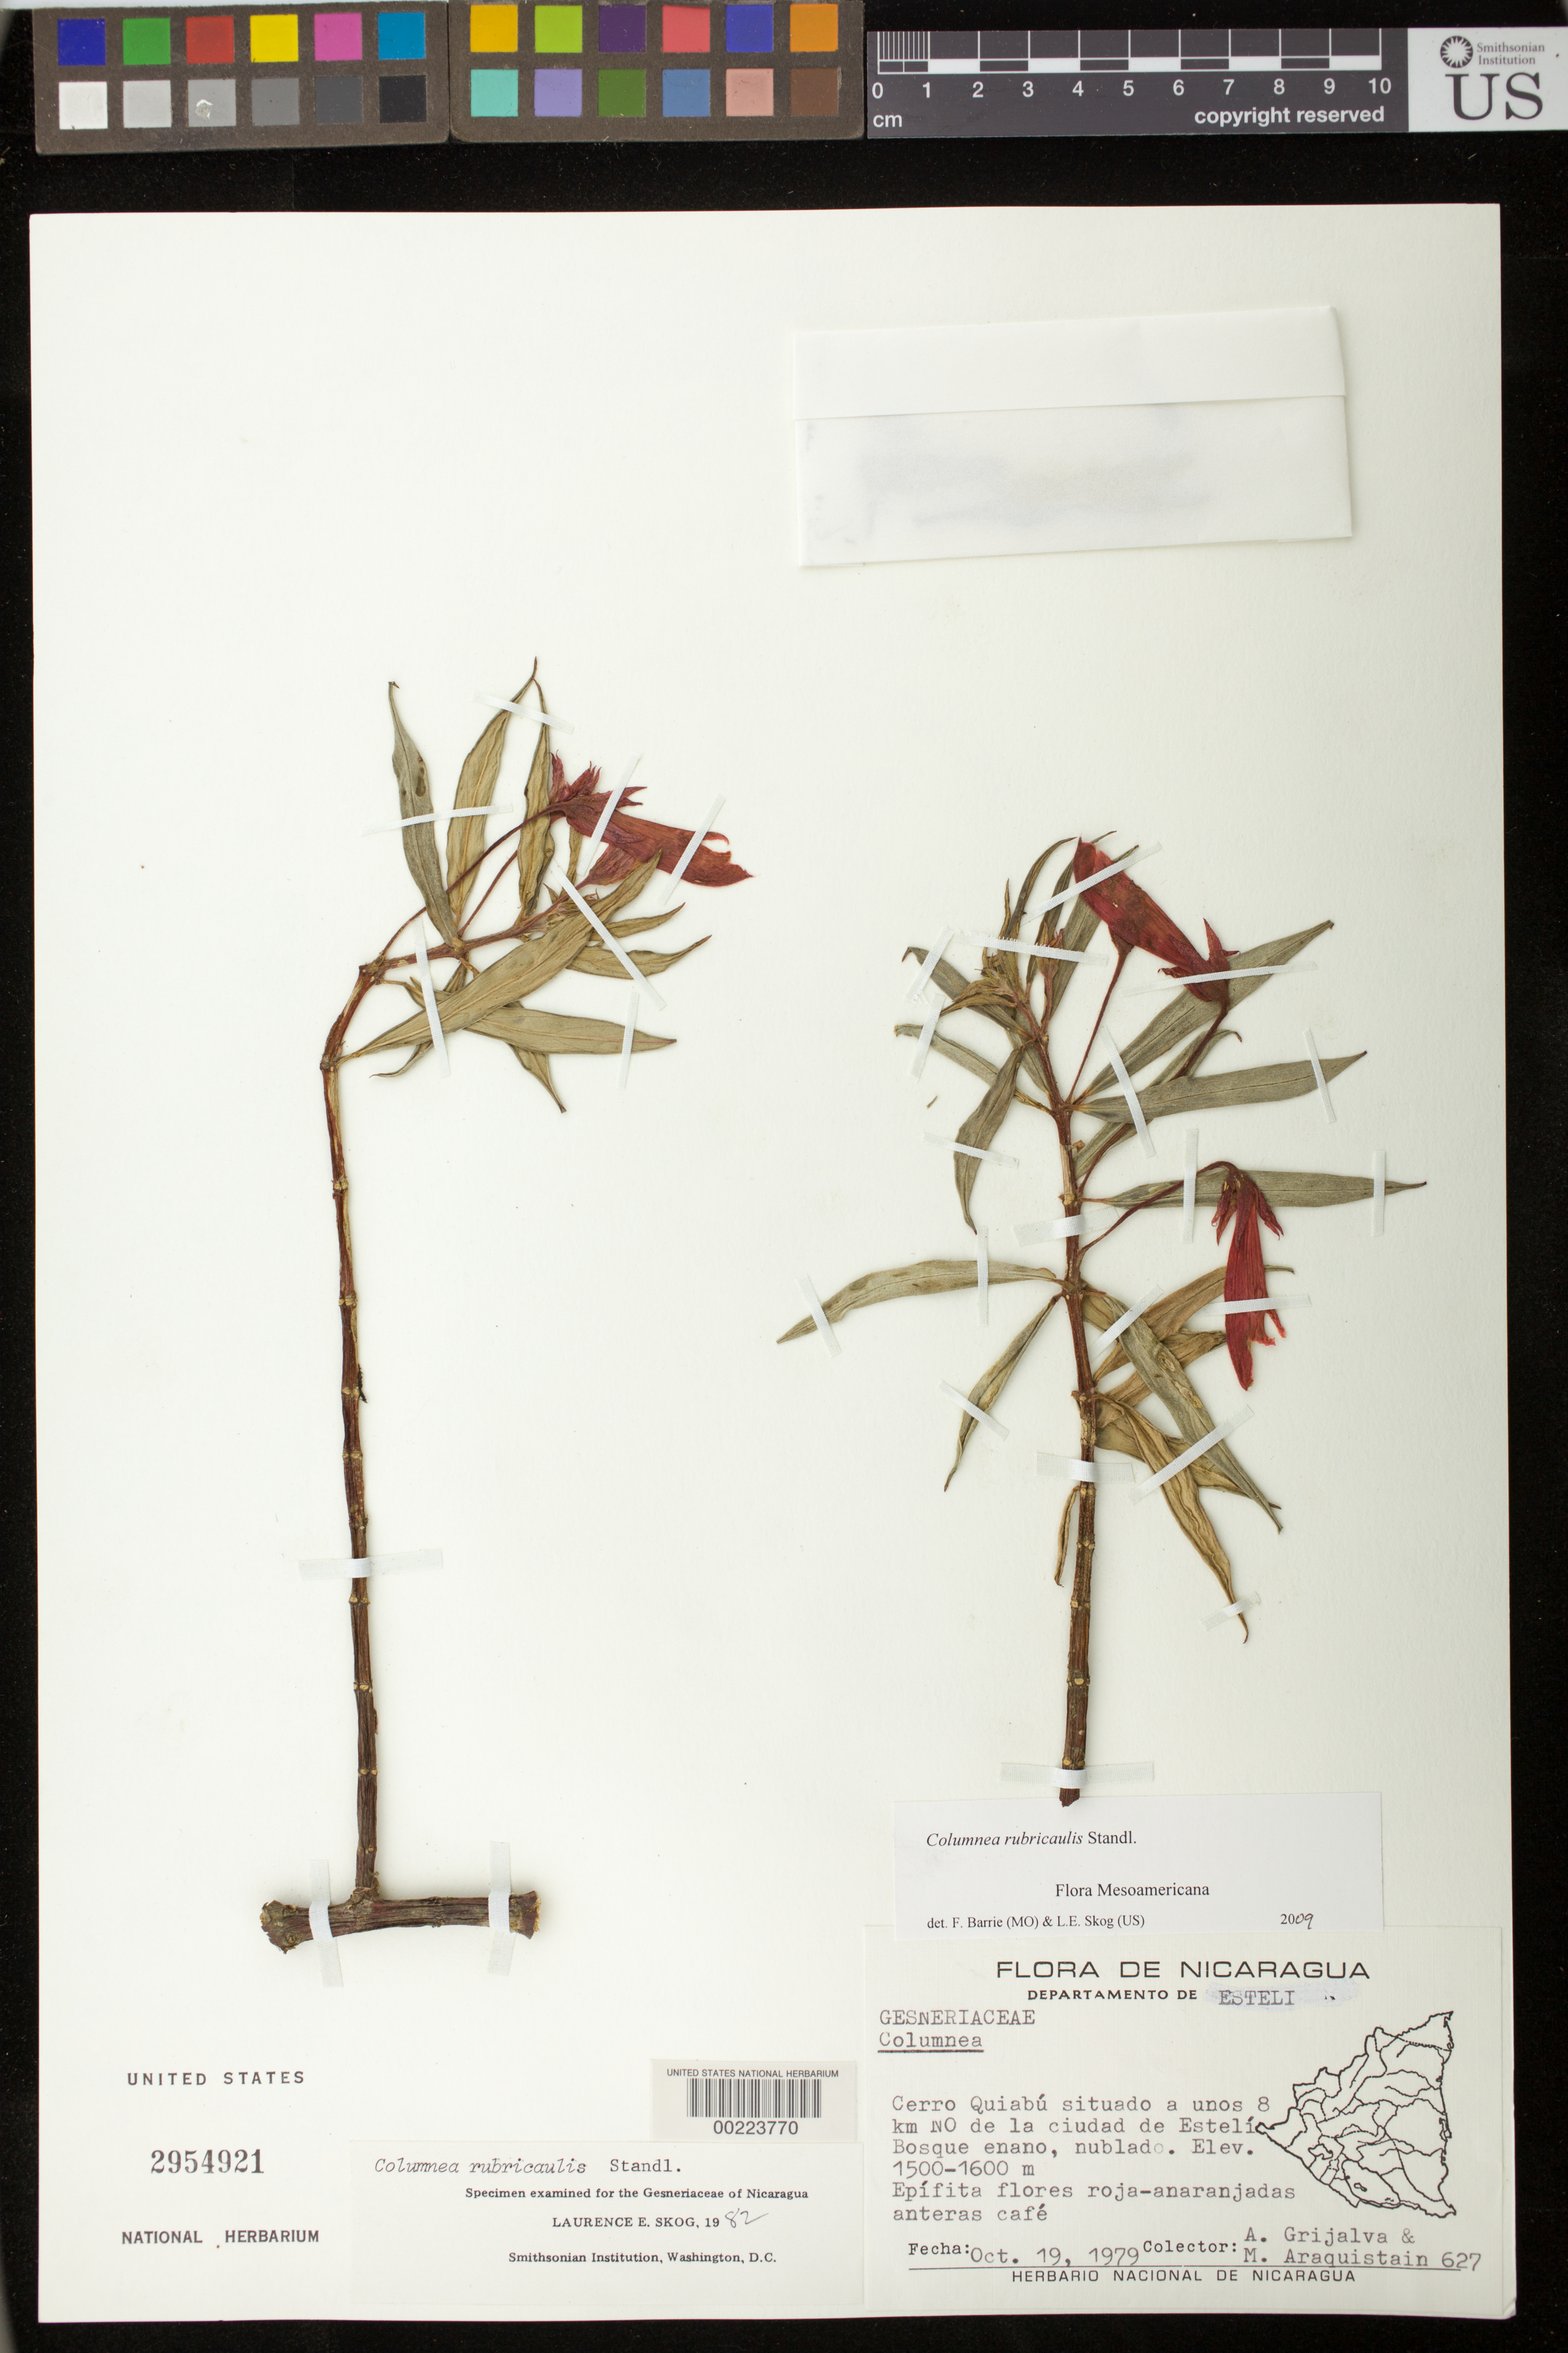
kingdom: Plantae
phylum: Tracheophyta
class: Magnoliopsida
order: Lamiales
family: Gesneriaceae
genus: Columnea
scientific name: Columnea rubricaulis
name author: Standl.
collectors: A. Grijalva P. & M. Araquistain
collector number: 627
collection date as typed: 19 Oct 1979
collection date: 1979-10-19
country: Nicaragua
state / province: Esteli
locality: Cerro Quiabu situated 8 km N of the city of Esteli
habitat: Elfin cloud forest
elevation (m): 1500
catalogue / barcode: US 2954921